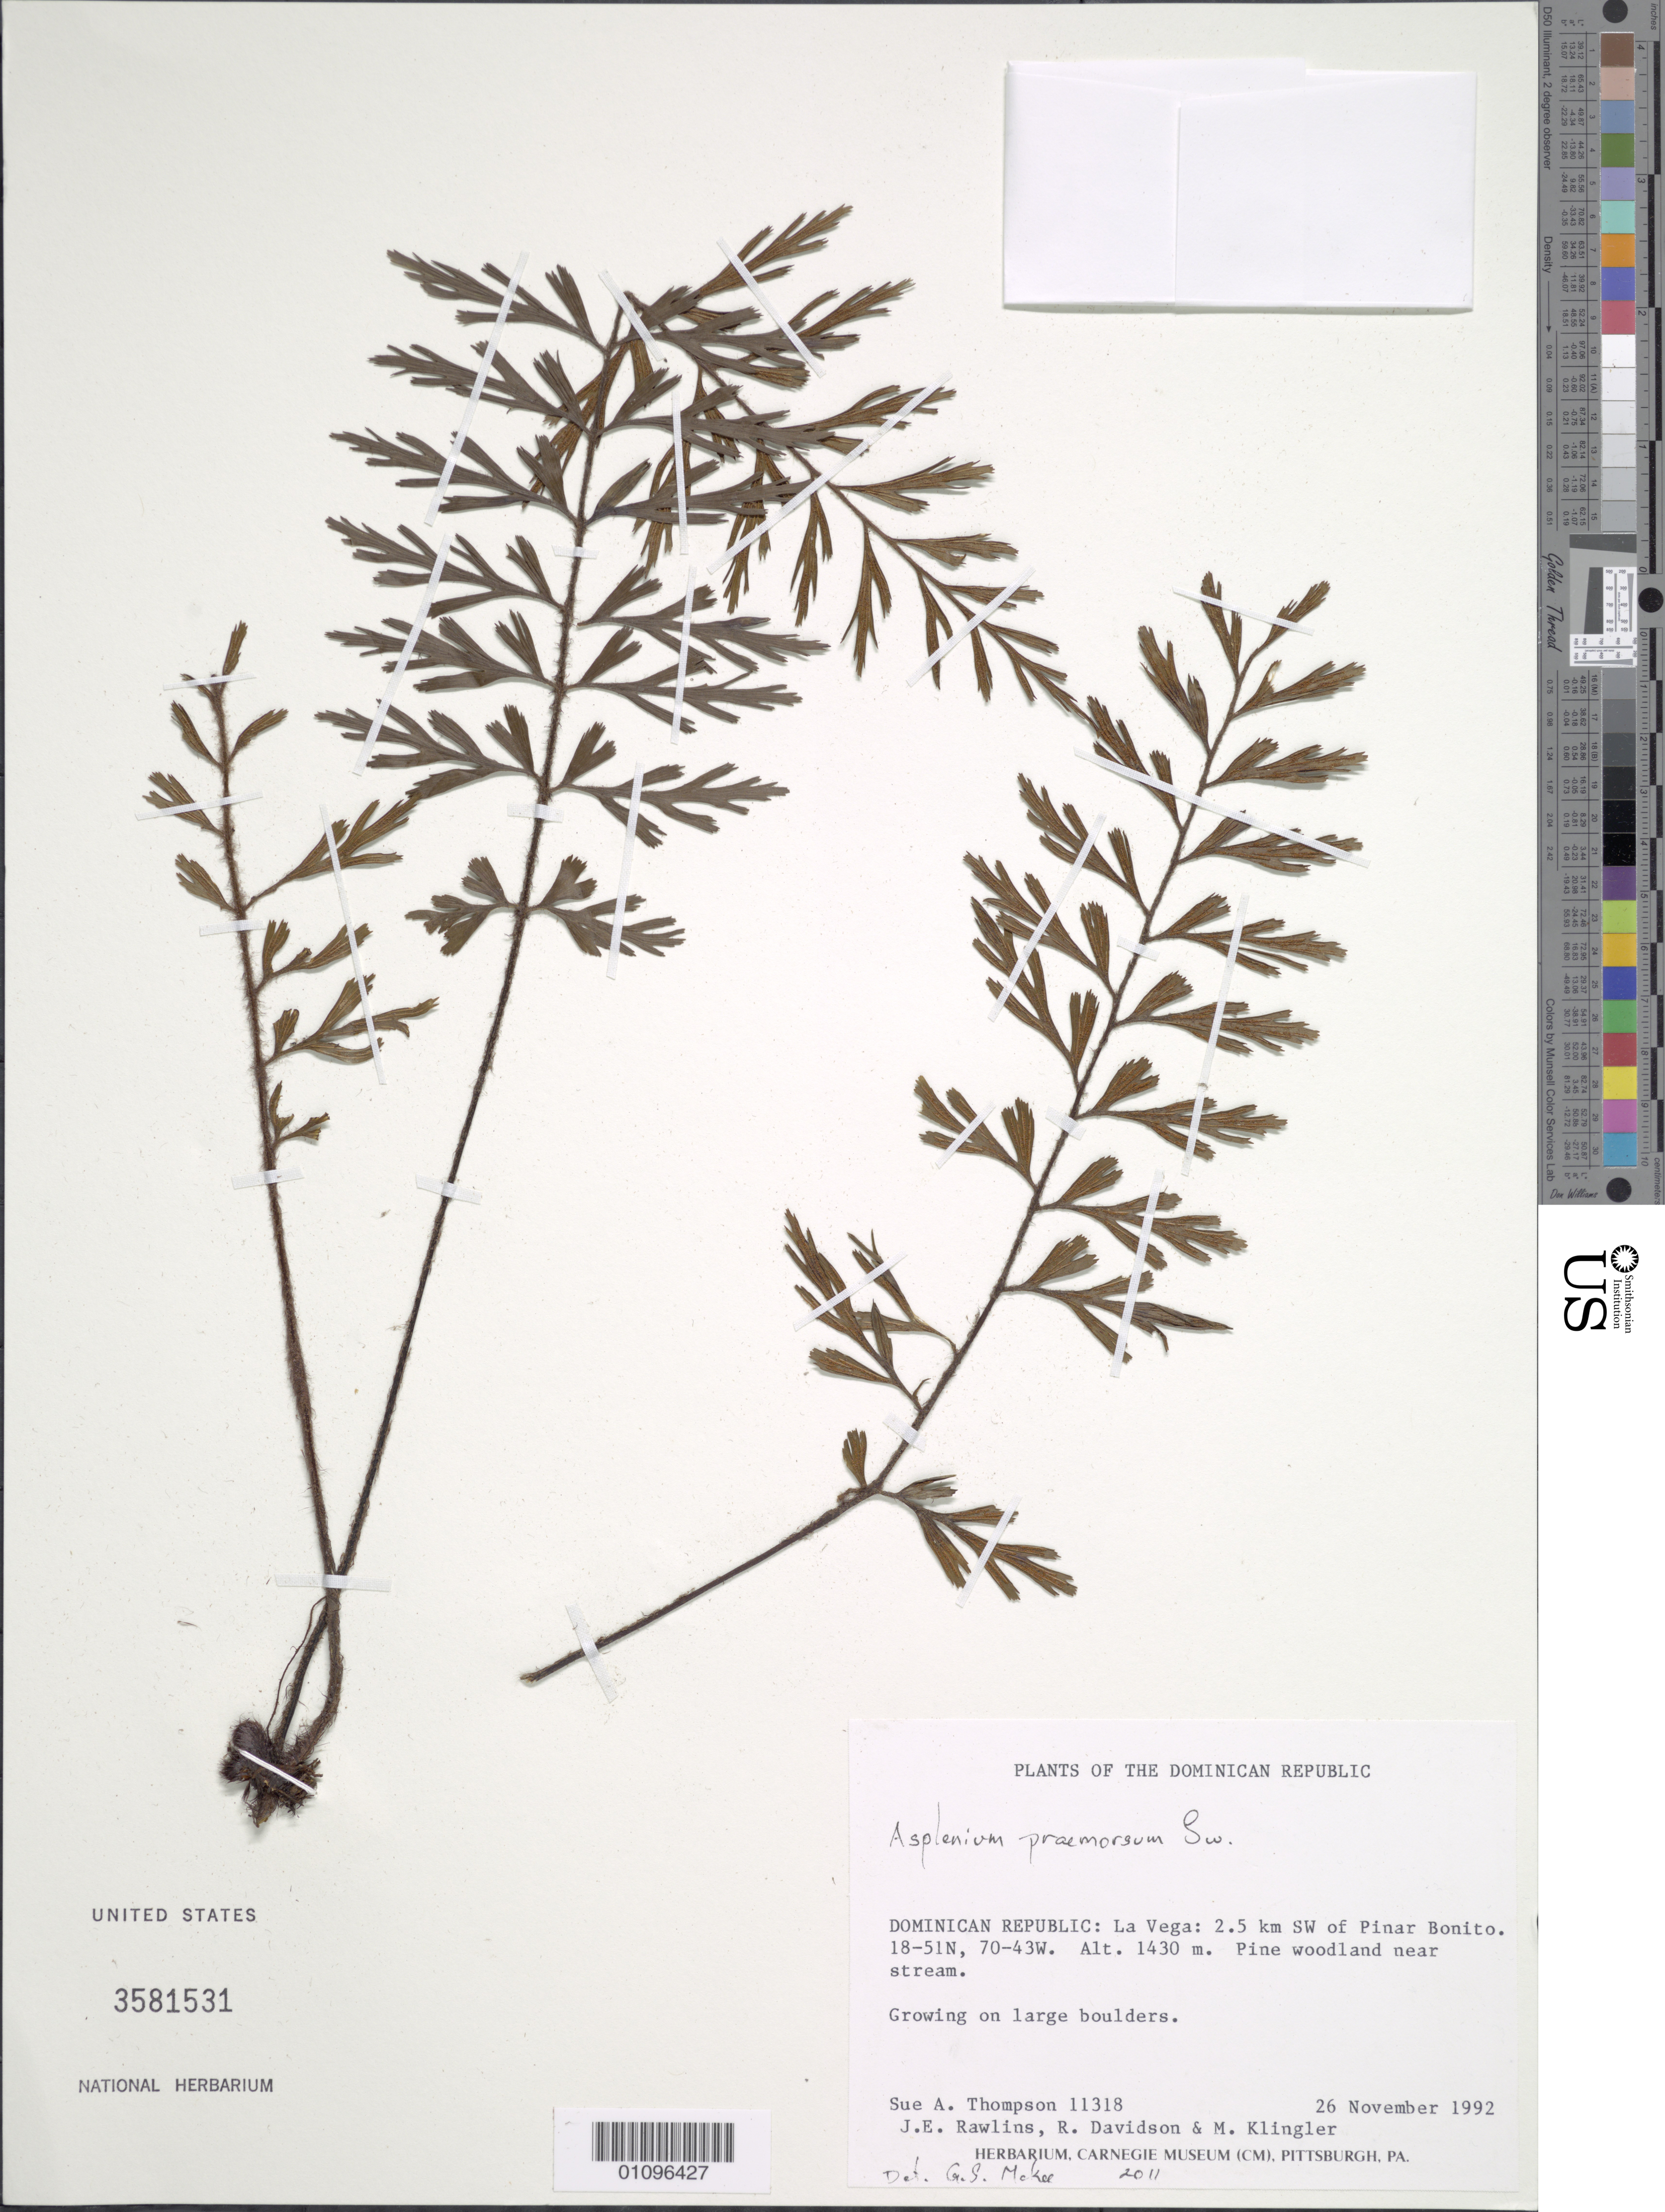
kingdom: Plantae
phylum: Tracheophyta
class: Polypodiopsida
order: Polypodiales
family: Aspleniaceae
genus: Asplenium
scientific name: Asplenium praemorsum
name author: Sw.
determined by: McKee, G. S., (US), NMNH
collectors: S. A. Thompson, J. Rawlins, R. Davidson & M. Klingler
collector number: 11318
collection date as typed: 26 Nov 1992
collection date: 1992-11-26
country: Dominican Republic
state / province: La Vega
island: Hispaniola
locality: Pinar Bonito, 2.5 km SW of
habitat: Pine woodland near stream; growing on large boulder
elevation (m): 1430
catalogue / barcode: US 3581531